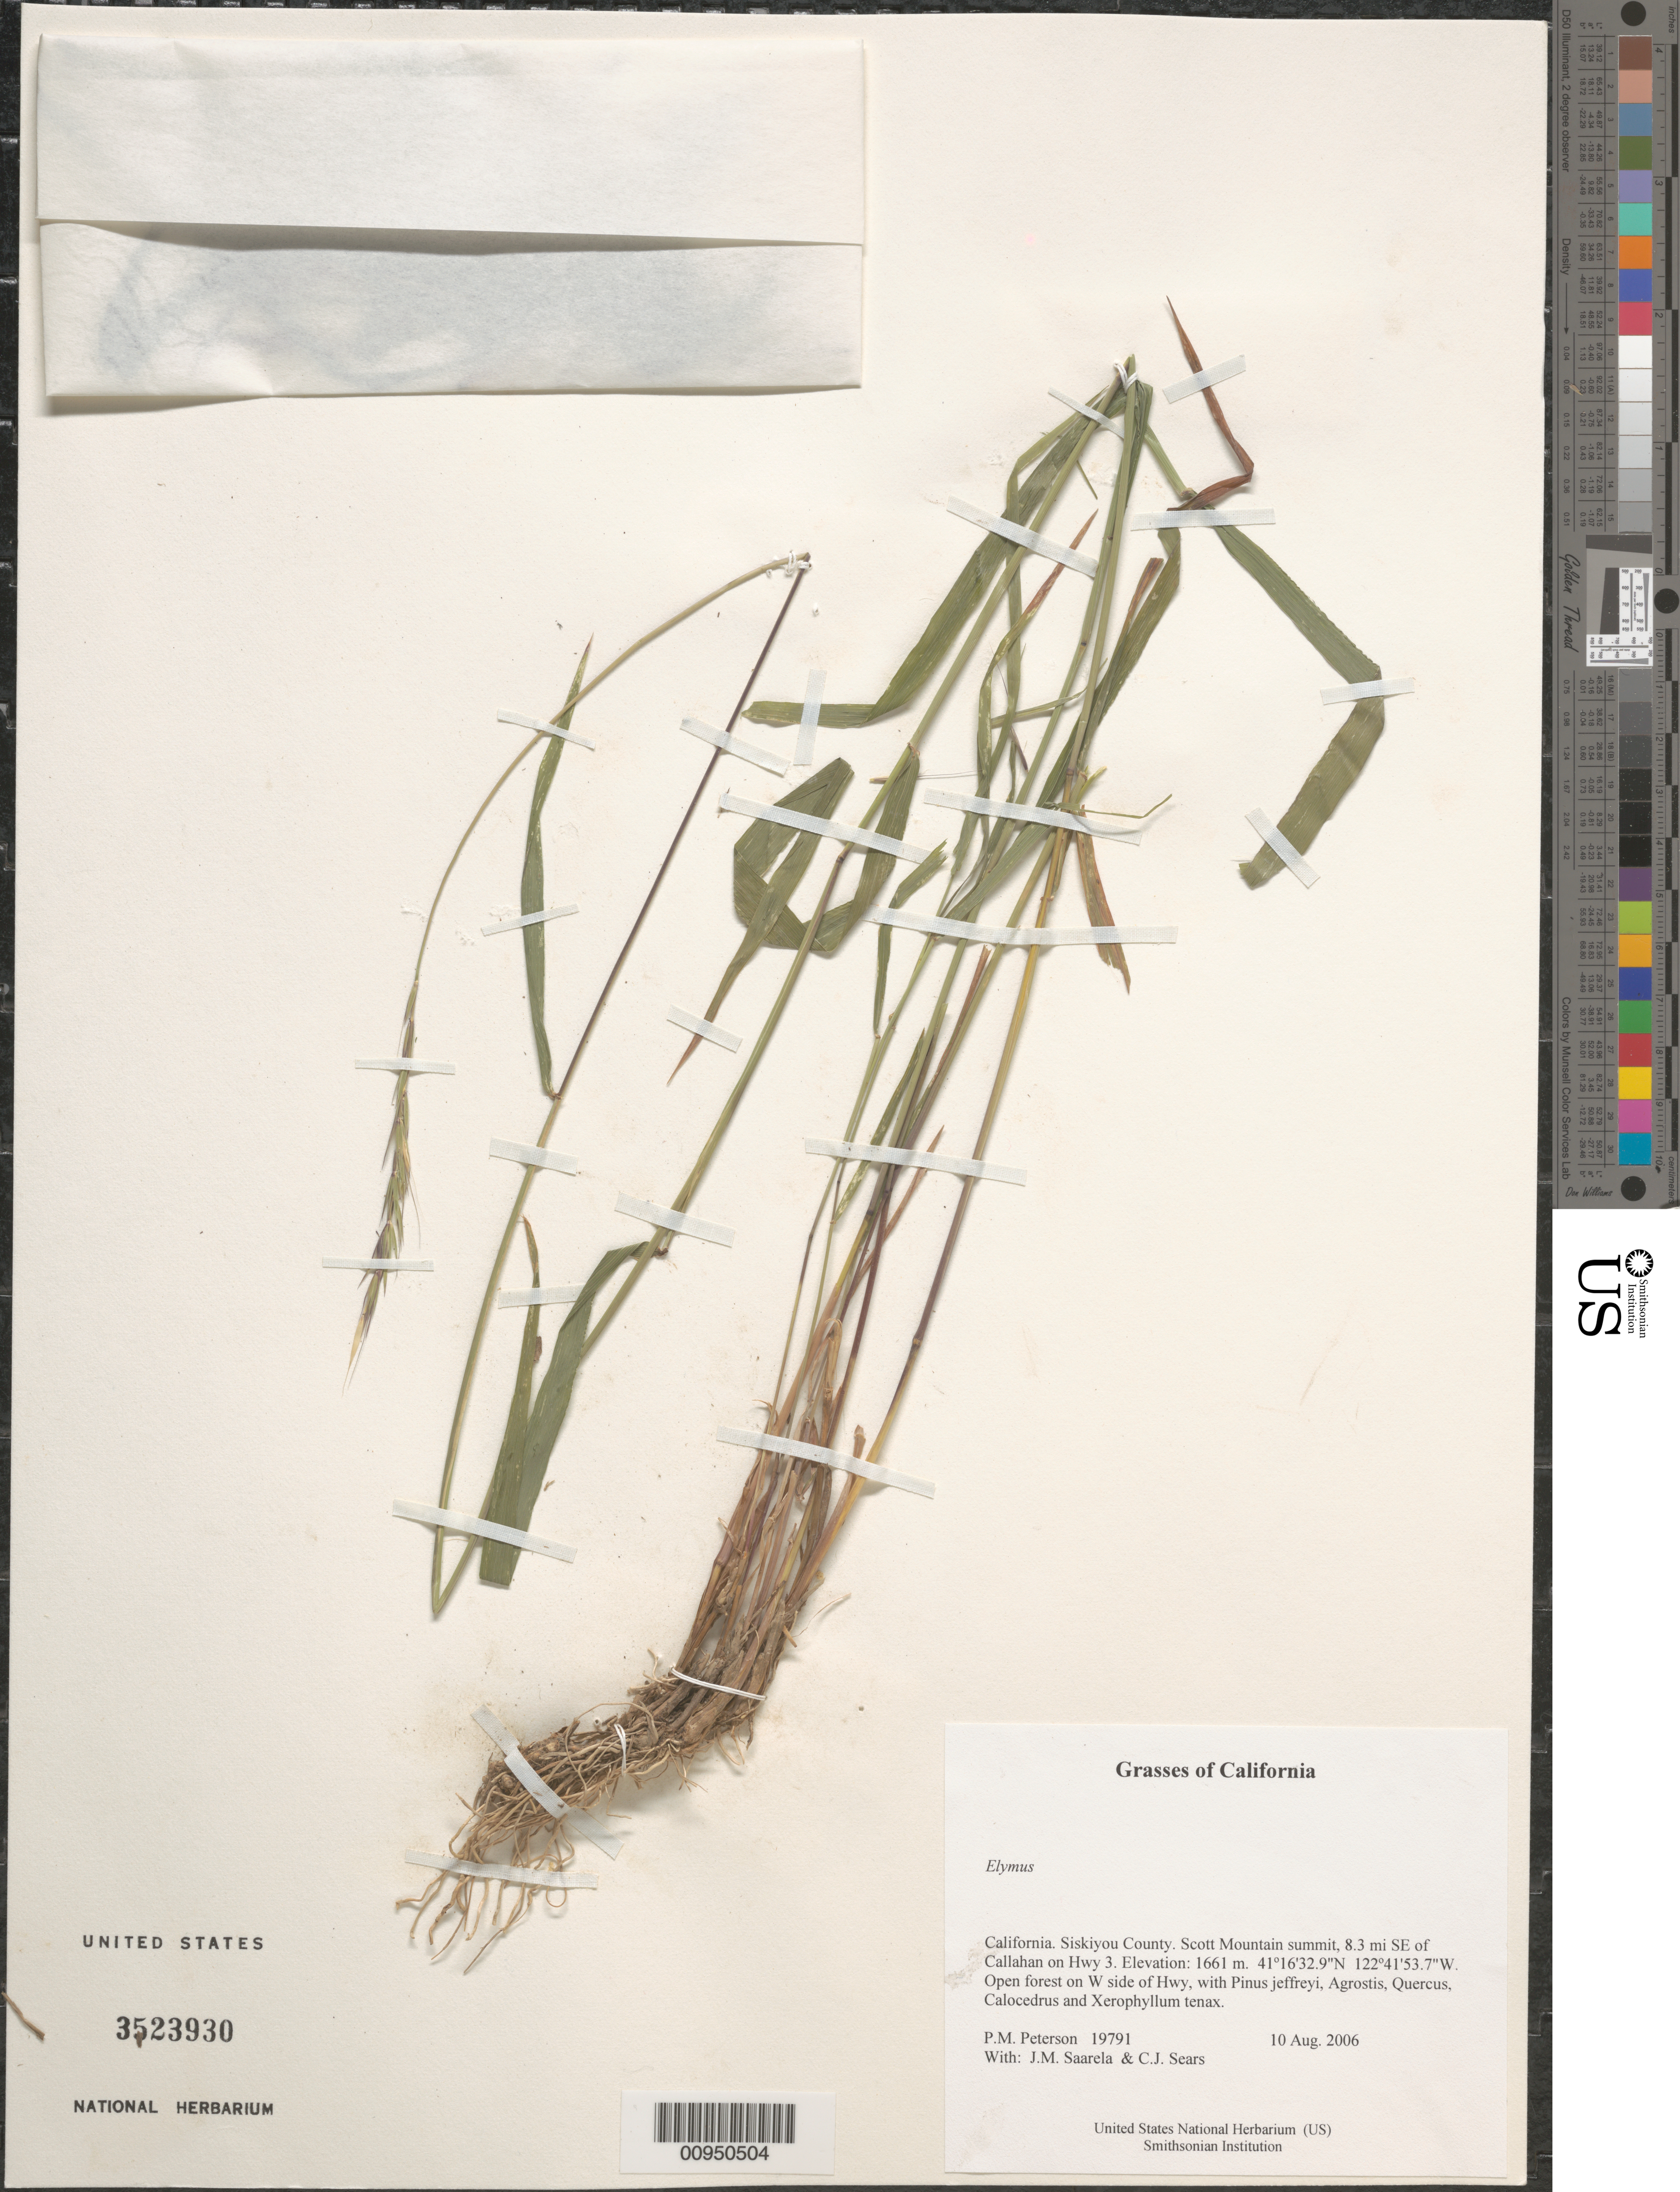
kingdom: Plantae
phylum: Tracheophyta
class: Liliopsida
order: Poales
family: Poaceae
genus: Elymus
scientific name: Elymus sp.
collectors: P. M. Peterson, J. Saarela & C. Sears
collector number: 19791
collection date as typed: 10 Aug 2006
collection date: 2006-08-10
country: United States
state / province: California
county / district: Siskiyou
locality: Scott Mountain summit, 8.3 mi SE of Callahan on Hwy 3.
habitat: Open forest on W side of Hwy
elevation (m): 1661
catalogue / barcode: US 3523930